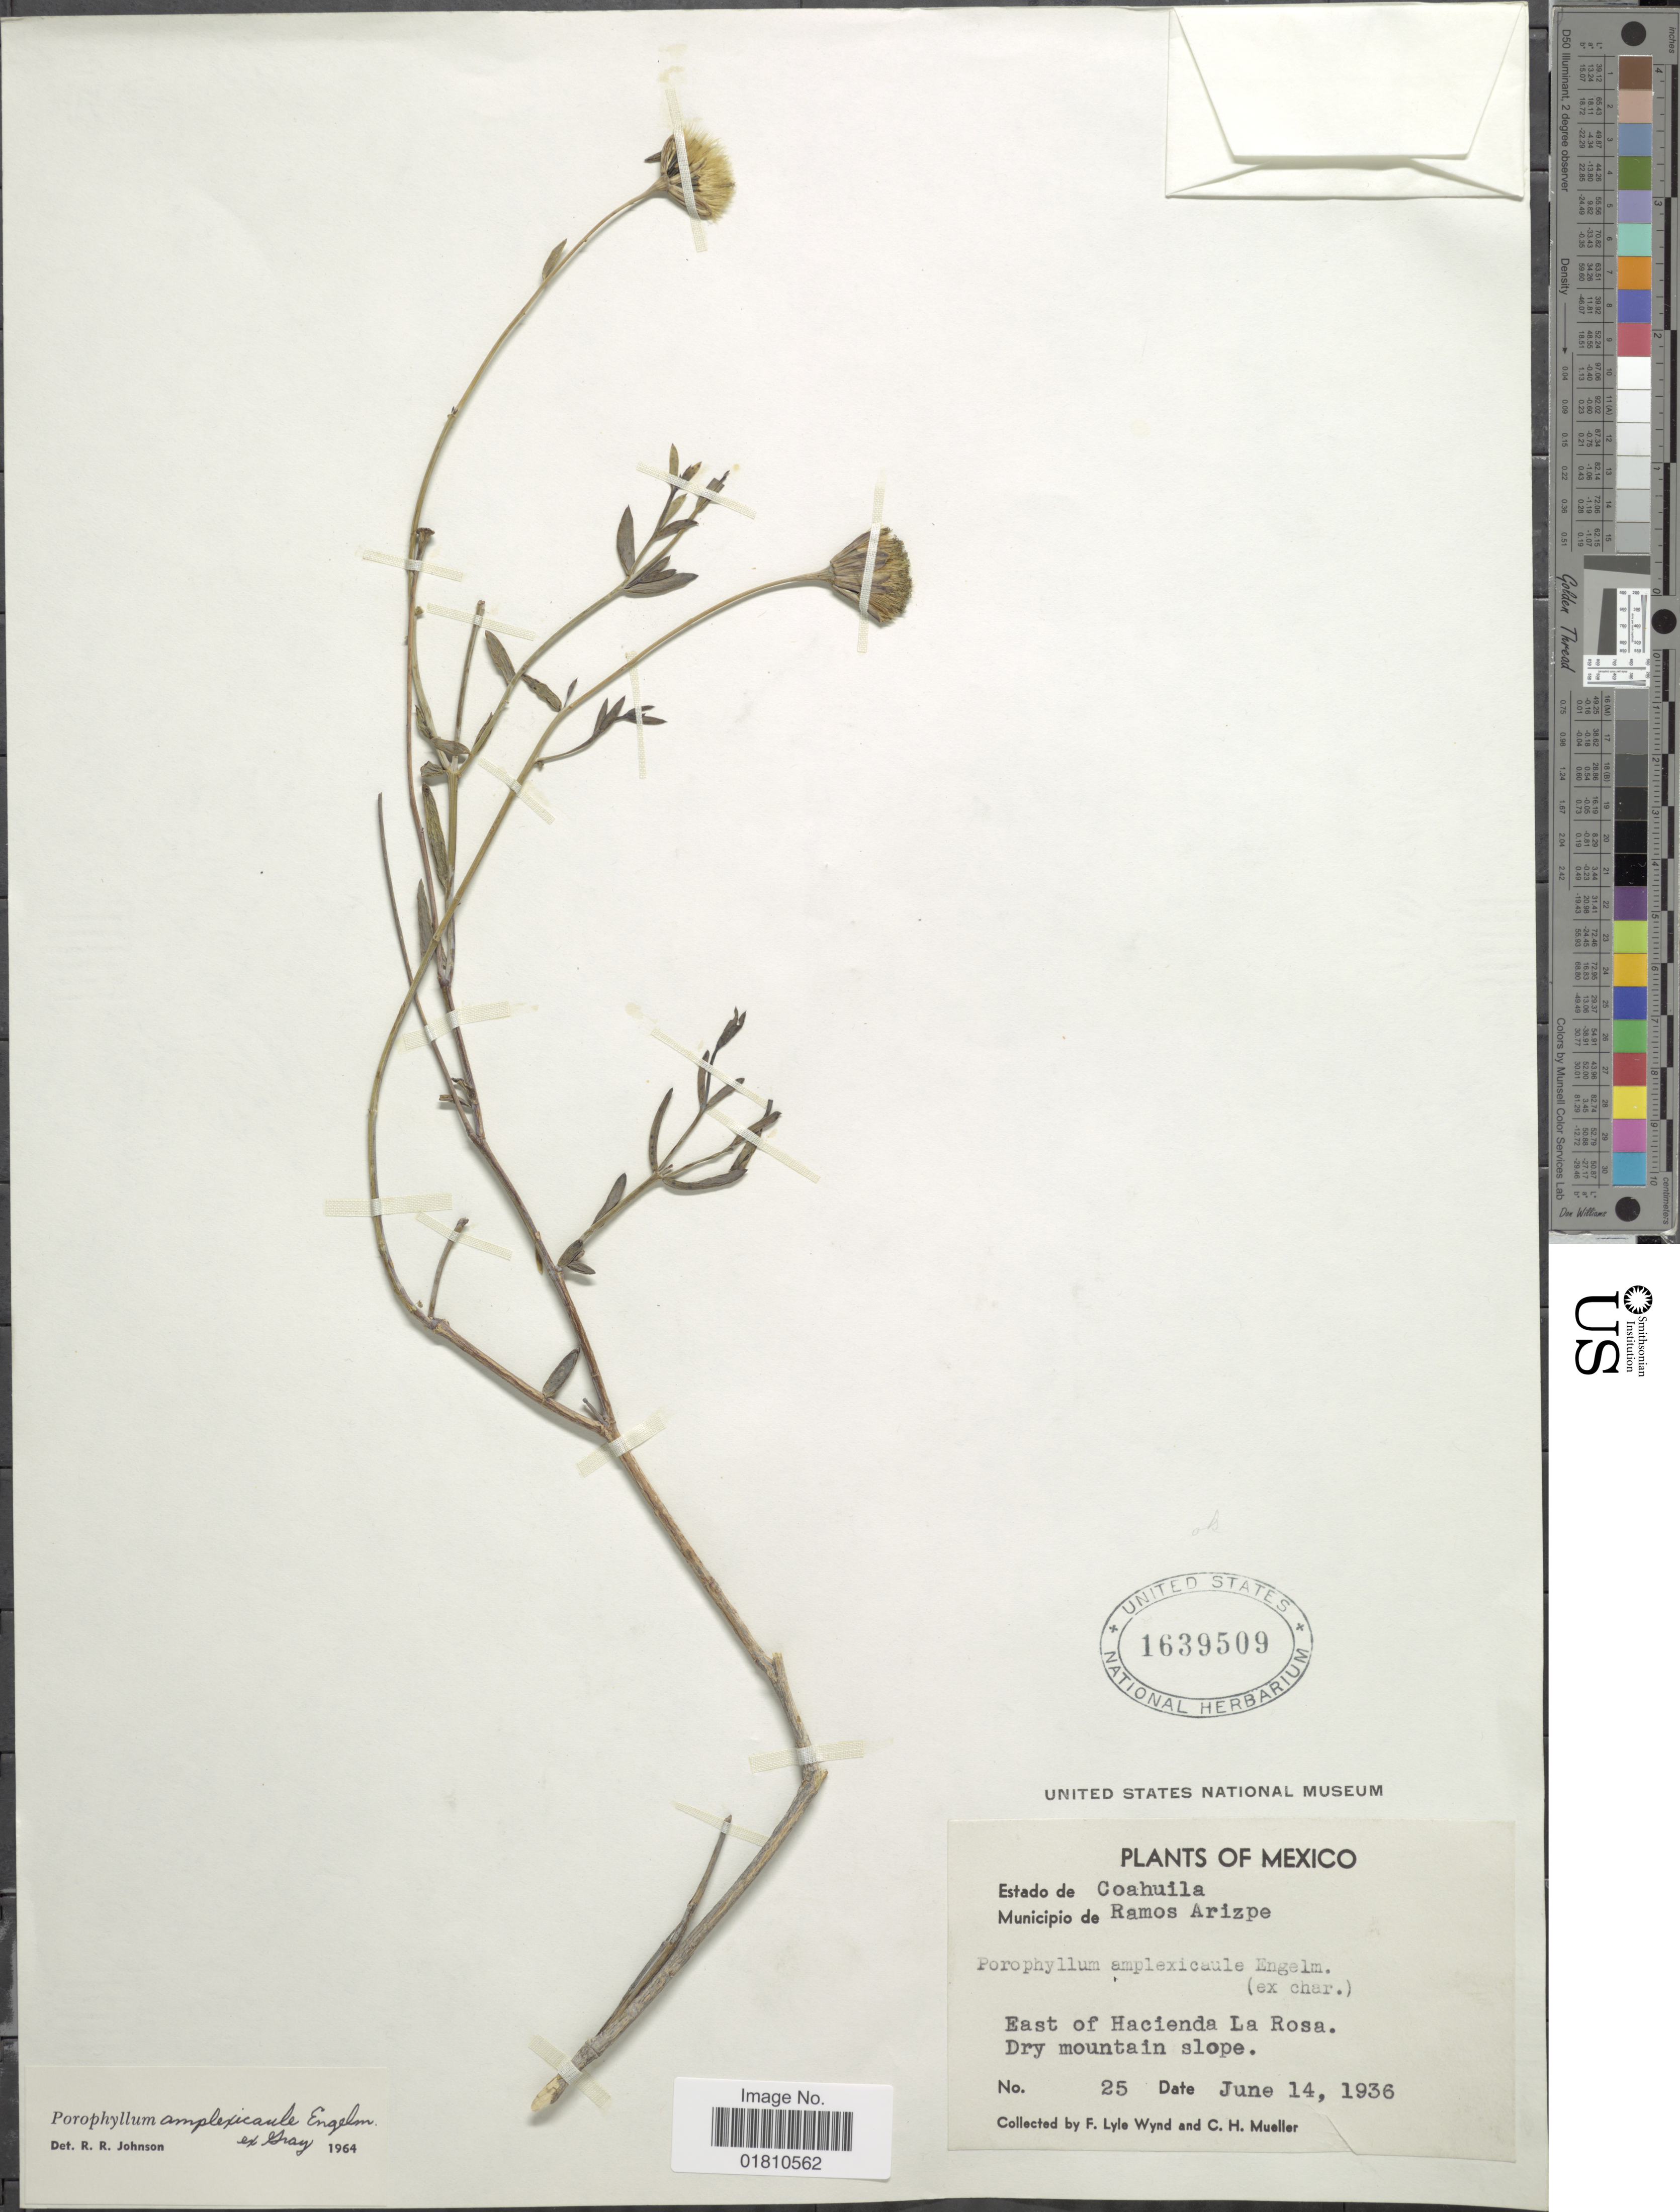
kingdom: Plantae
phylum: Tracheophyta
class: Magnoliopsida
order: Asterales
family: Asteraceae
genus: Porophyllum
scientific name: Porophyllum amplexicaule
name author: Engelm. ex A. Gray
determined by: Anzuinelli, M.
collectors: F. L. Wynd & C. H. Mueller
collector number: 25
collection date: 1936-06-14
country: Mexico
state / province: Coahuila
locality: Municipio de Ramos Arizpe, east of Hacienda La Rosa, dry mountain slope.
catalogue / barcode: US 1639509